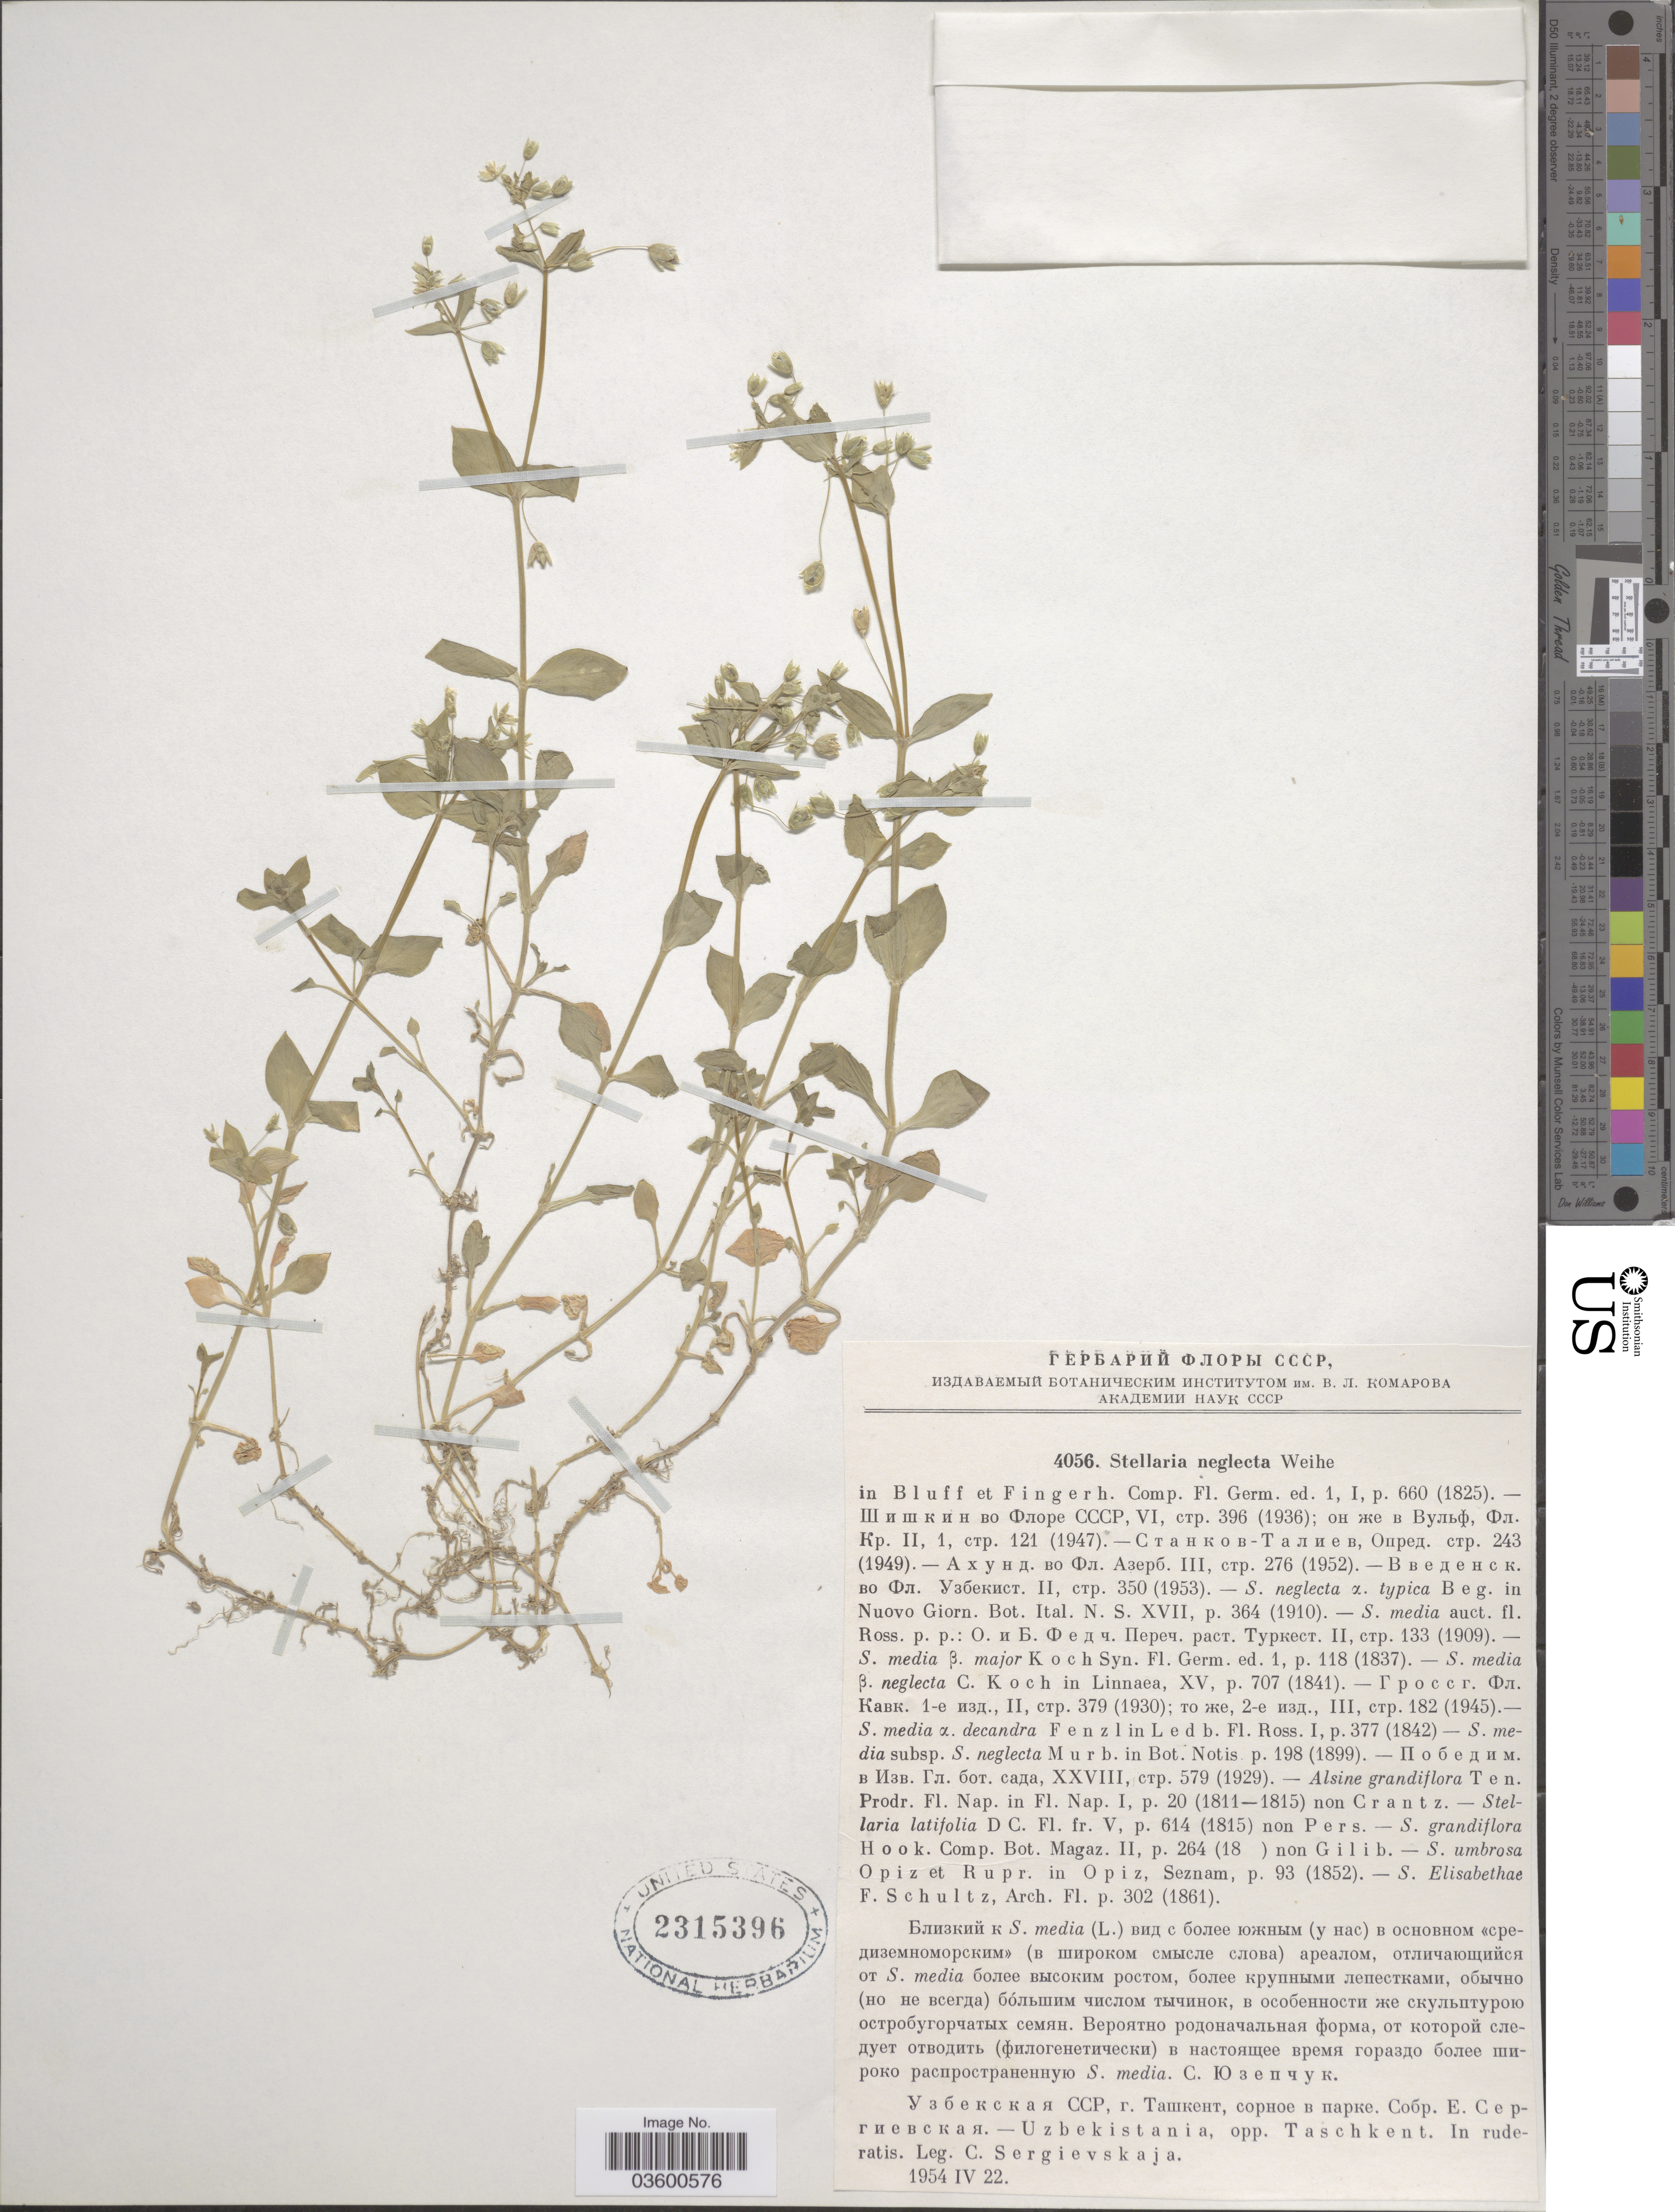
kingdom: Plantae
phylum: Tracheophyta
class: Magnoliopsida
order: Caryophyllales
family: Caryophyllaceae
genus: Stellaria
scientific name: Stellaria neglecta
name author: Weihe ex Williams & Fingerh.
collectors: C. Sergievskaja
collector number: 4056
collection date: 1954-04-22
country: Uzbekistan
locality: Opp. Taschkent. In ruderatis.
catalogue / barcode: US 2315396